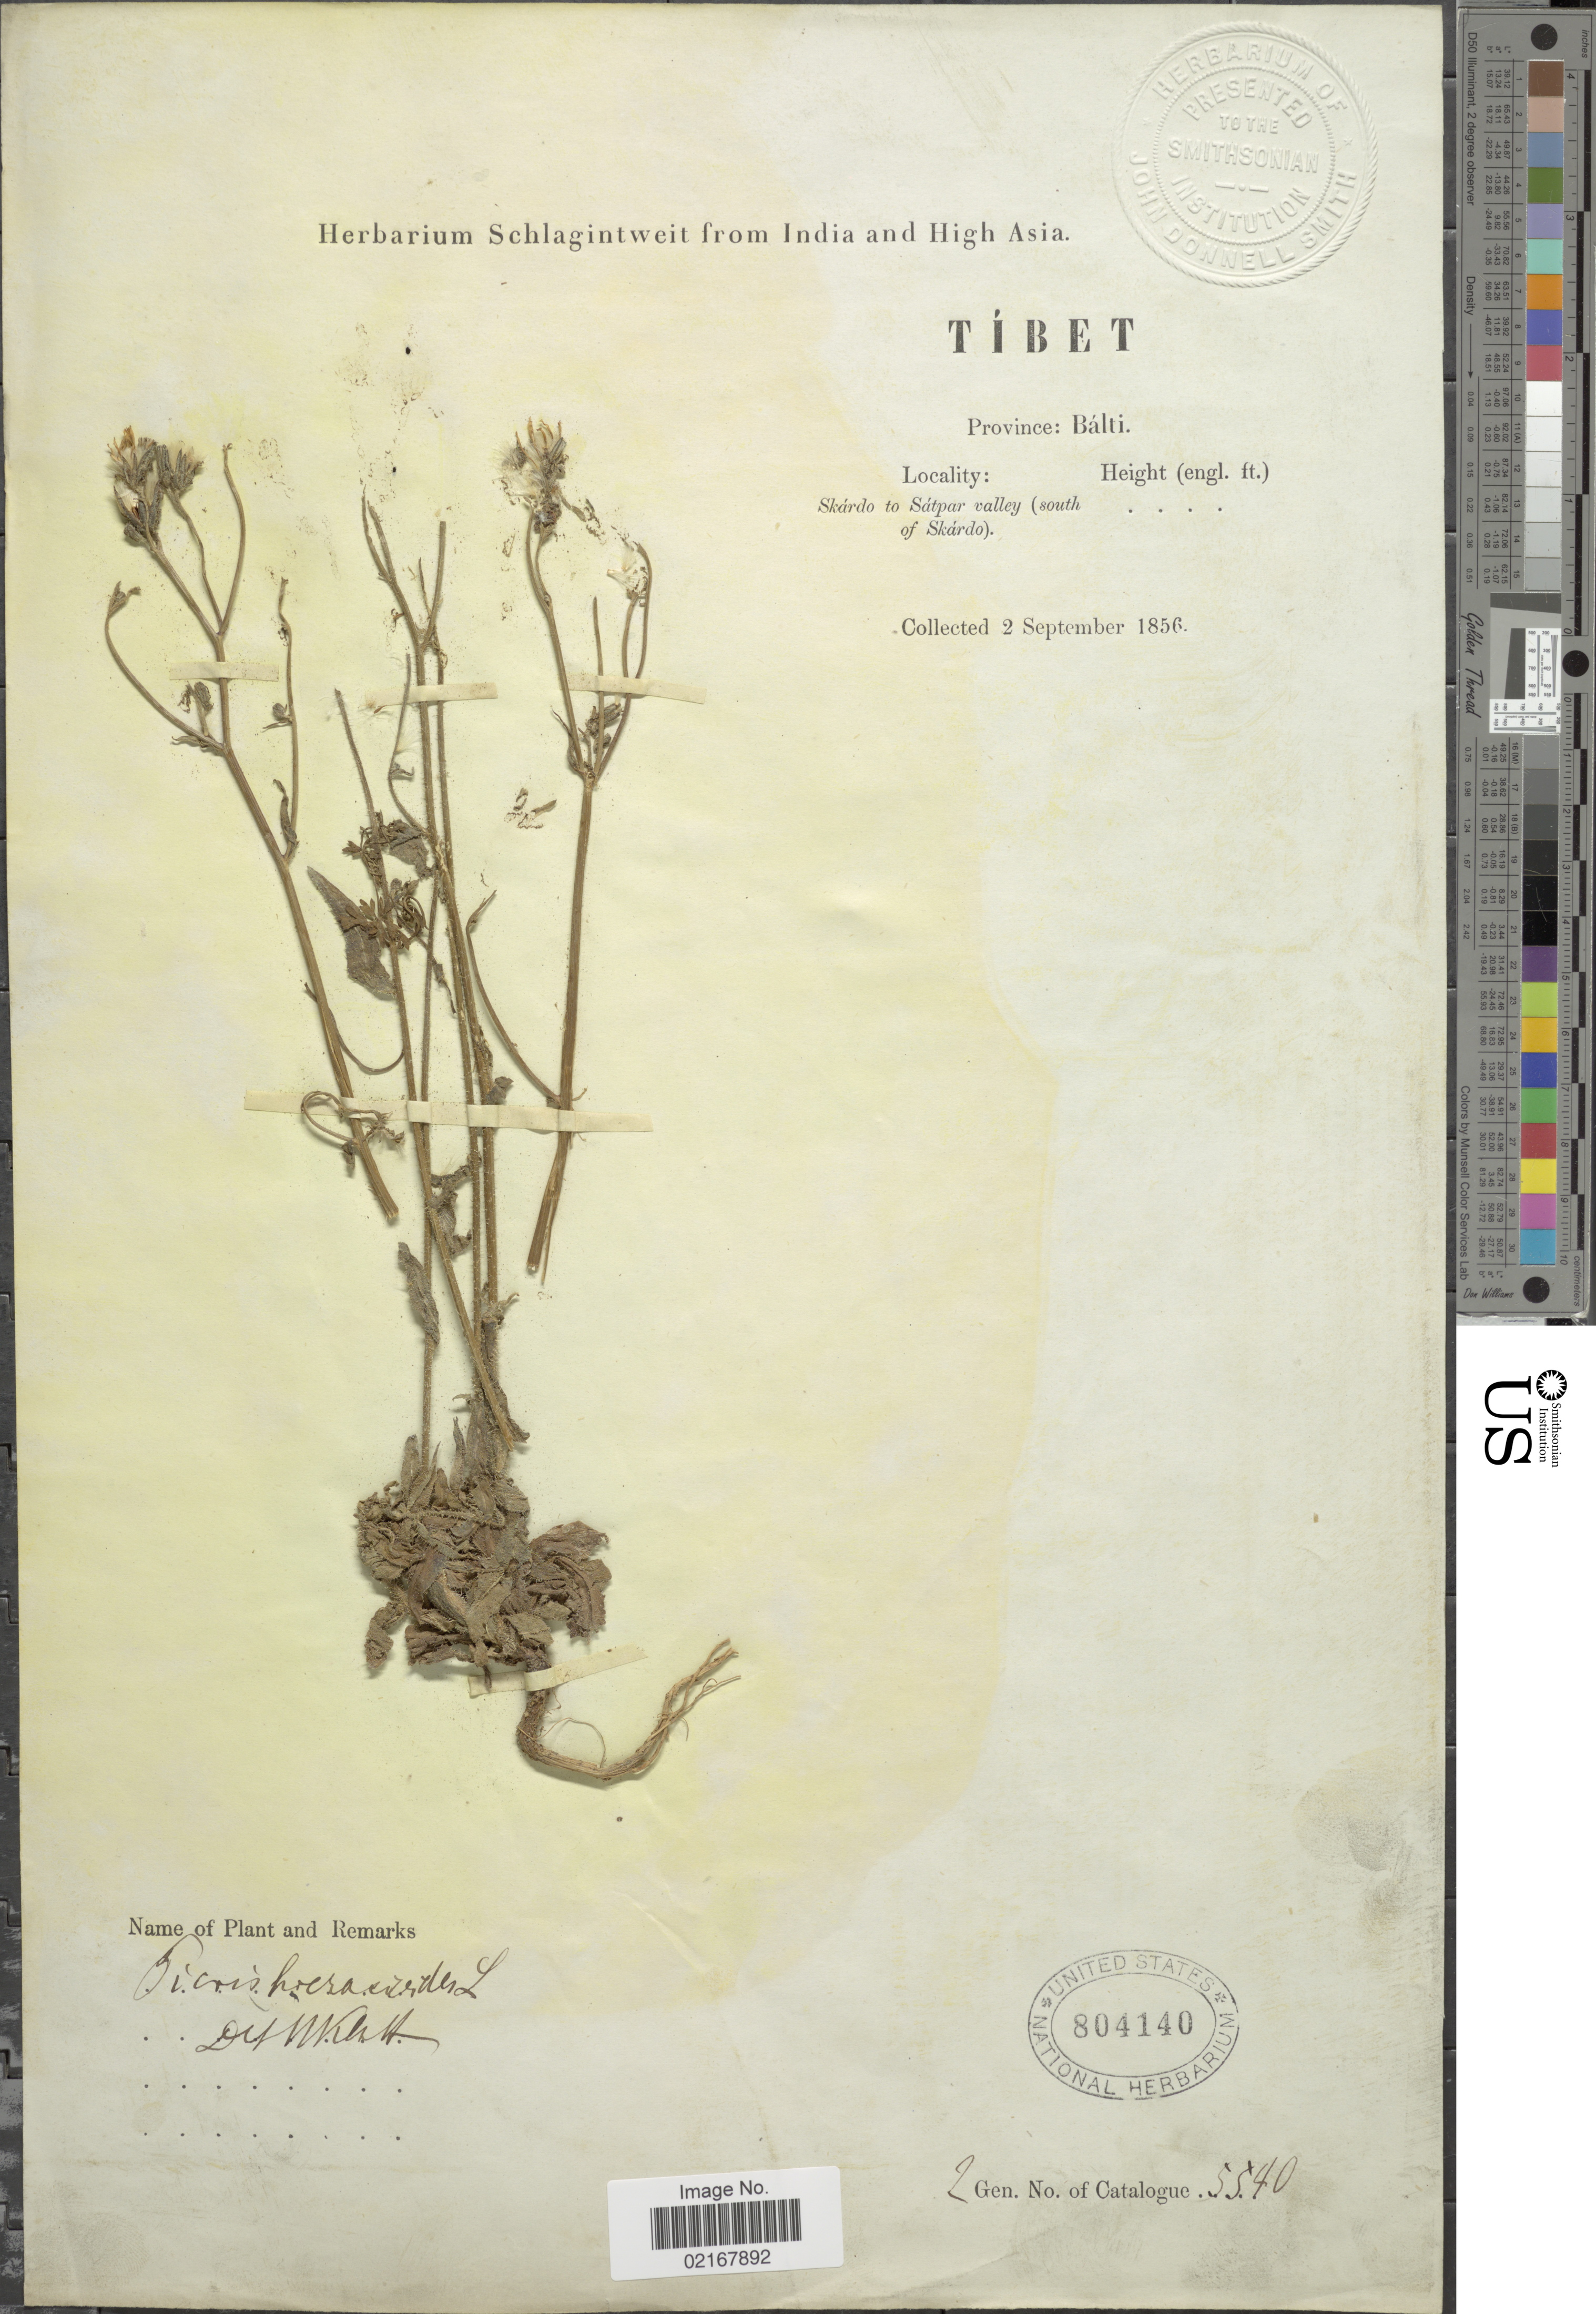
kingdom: Plantae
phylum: Tracheophyta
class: Magnoliopsida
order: Asterales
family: Asteraceae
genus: Picris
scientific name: Picris hieracioides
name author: L.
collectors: ex herb. Schlagintweit from India and High Asia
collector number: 5540?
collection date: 1856-09-02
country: China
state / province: Xizang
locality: Tibet, Province Balti, Skardo to Satpar Valley (south of Skardo)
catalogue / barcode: US 804140